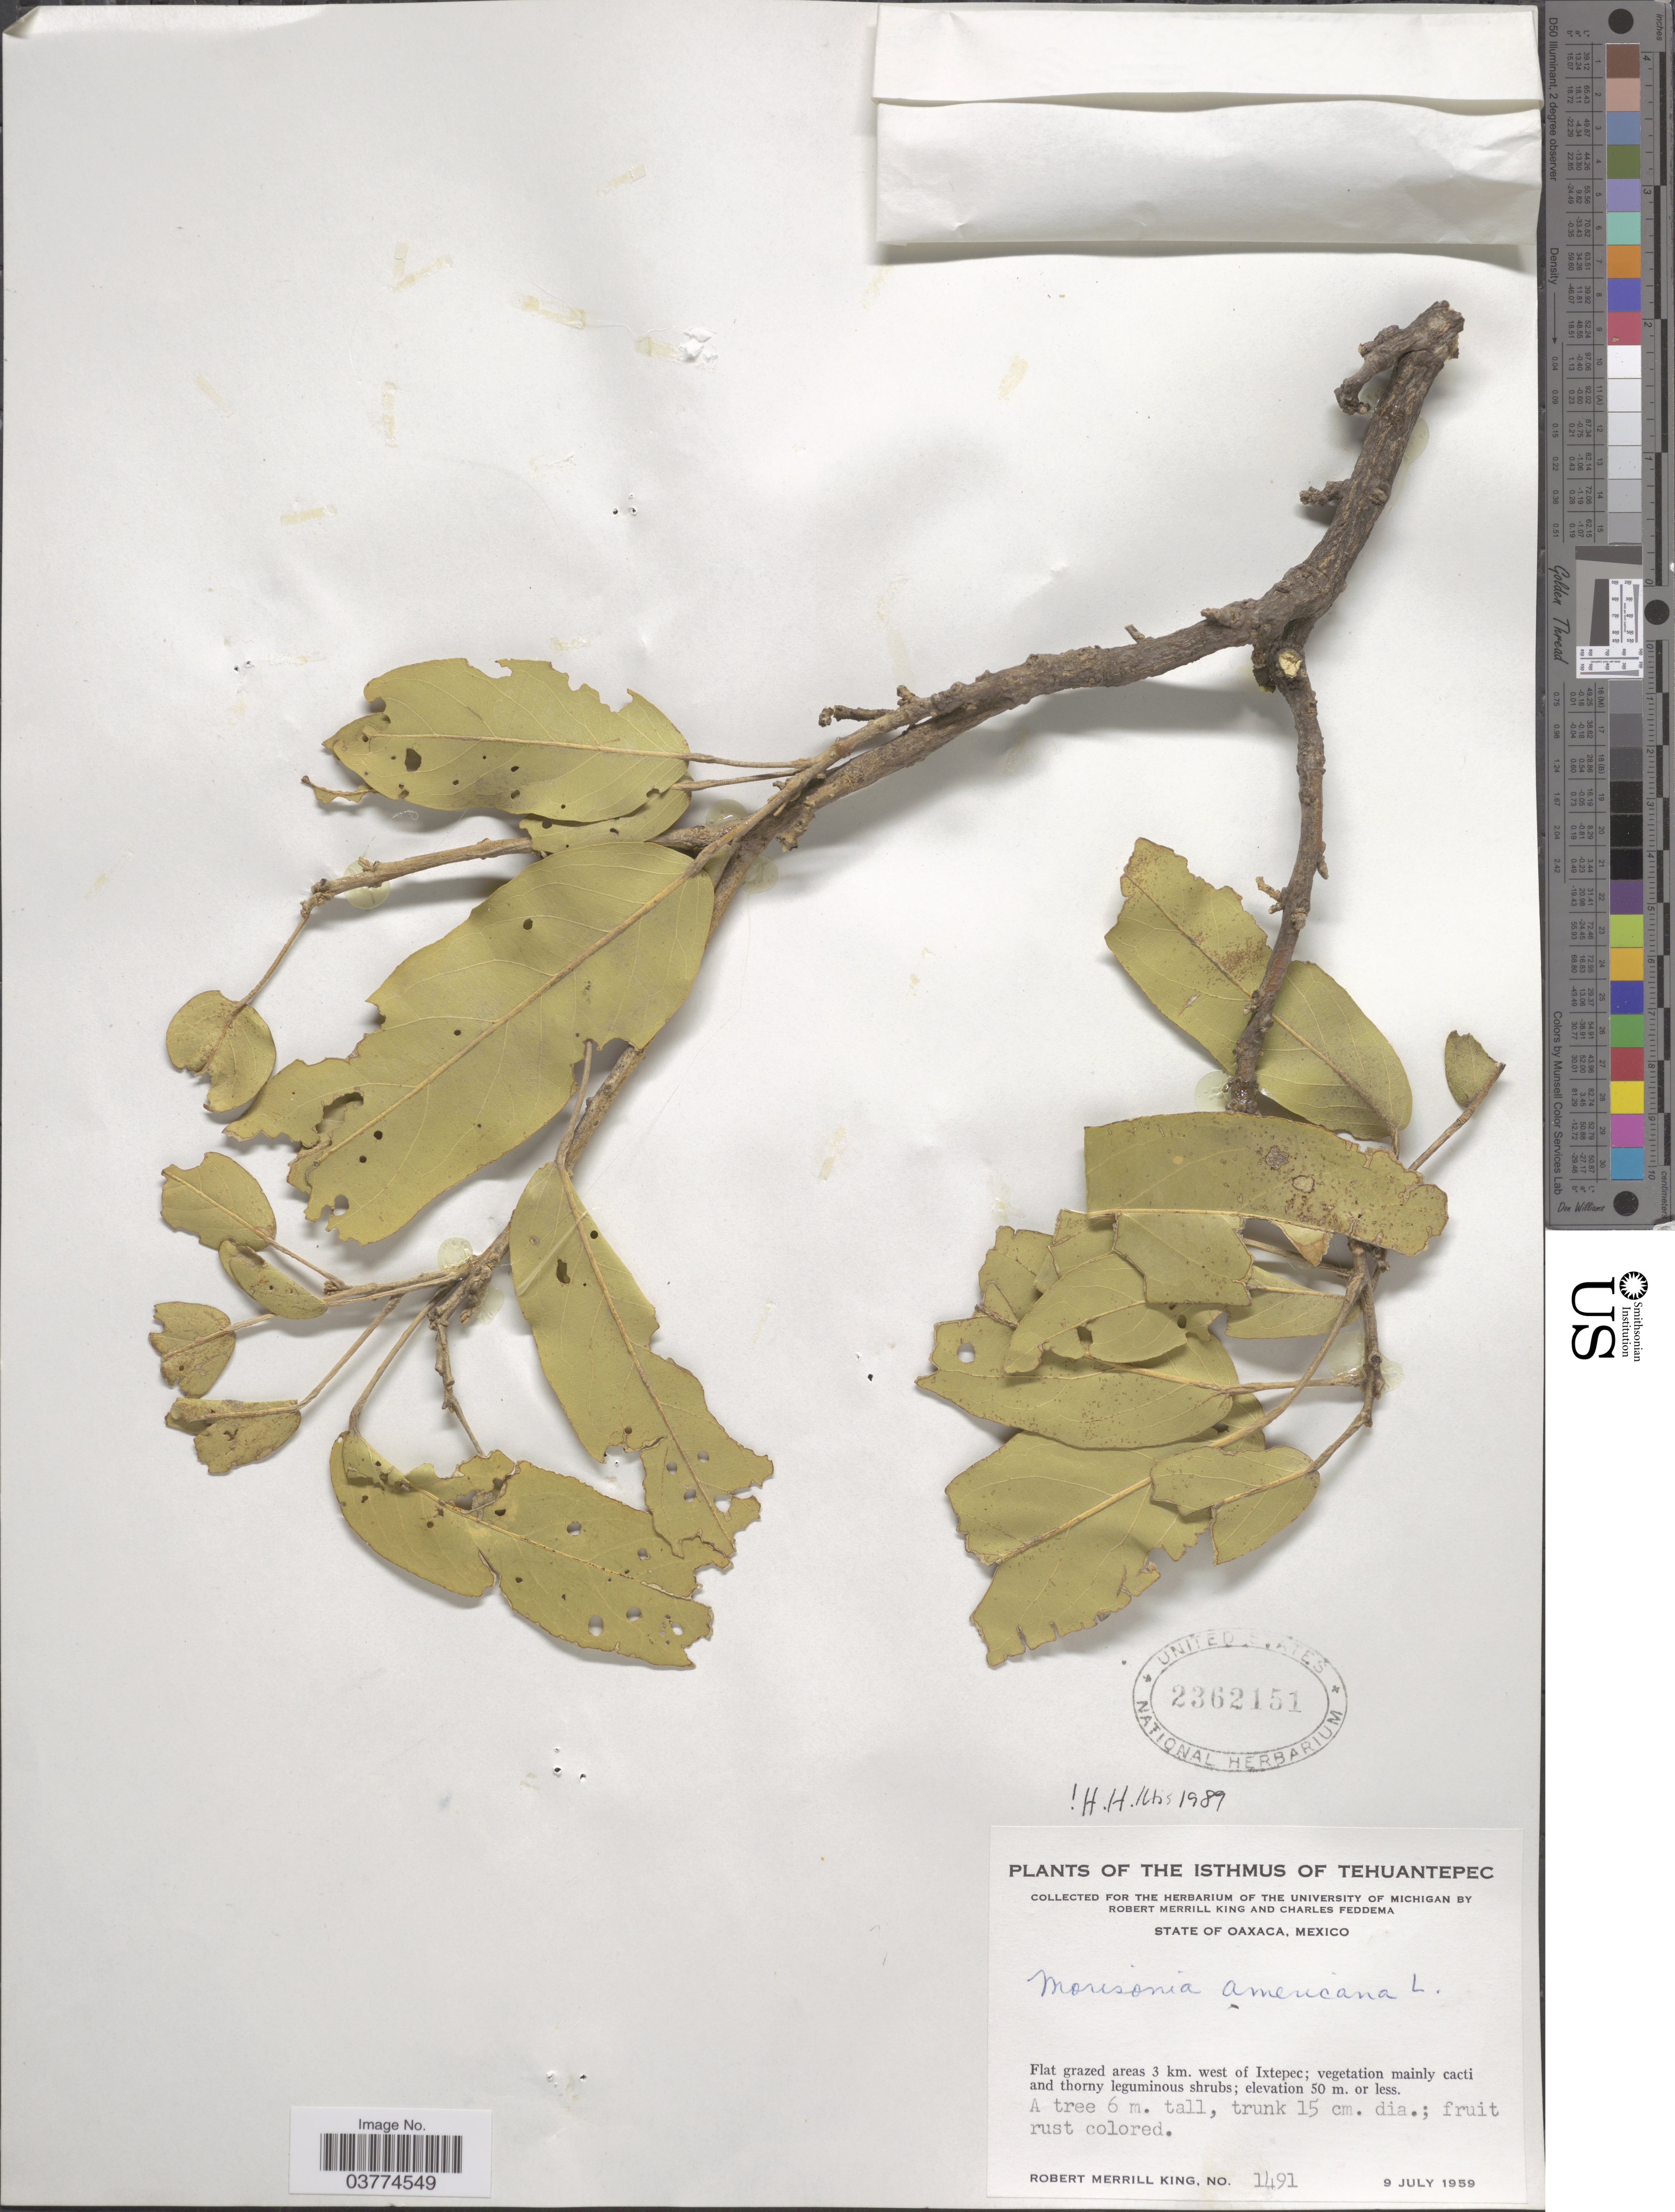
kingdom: Plantae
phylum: Tracheophyta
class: Magnoliopsida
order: Brassicales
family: Capparaceae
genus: Morisonia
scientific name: Morisonia americana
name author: L.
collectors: R. M. King & C. Feddema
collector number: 1491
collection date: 1959-07-09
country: Mexico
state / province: Oaxaca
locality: Flat grazed areas 3 km. west of Ixtepec.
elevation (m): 50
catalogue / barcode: US 2362151